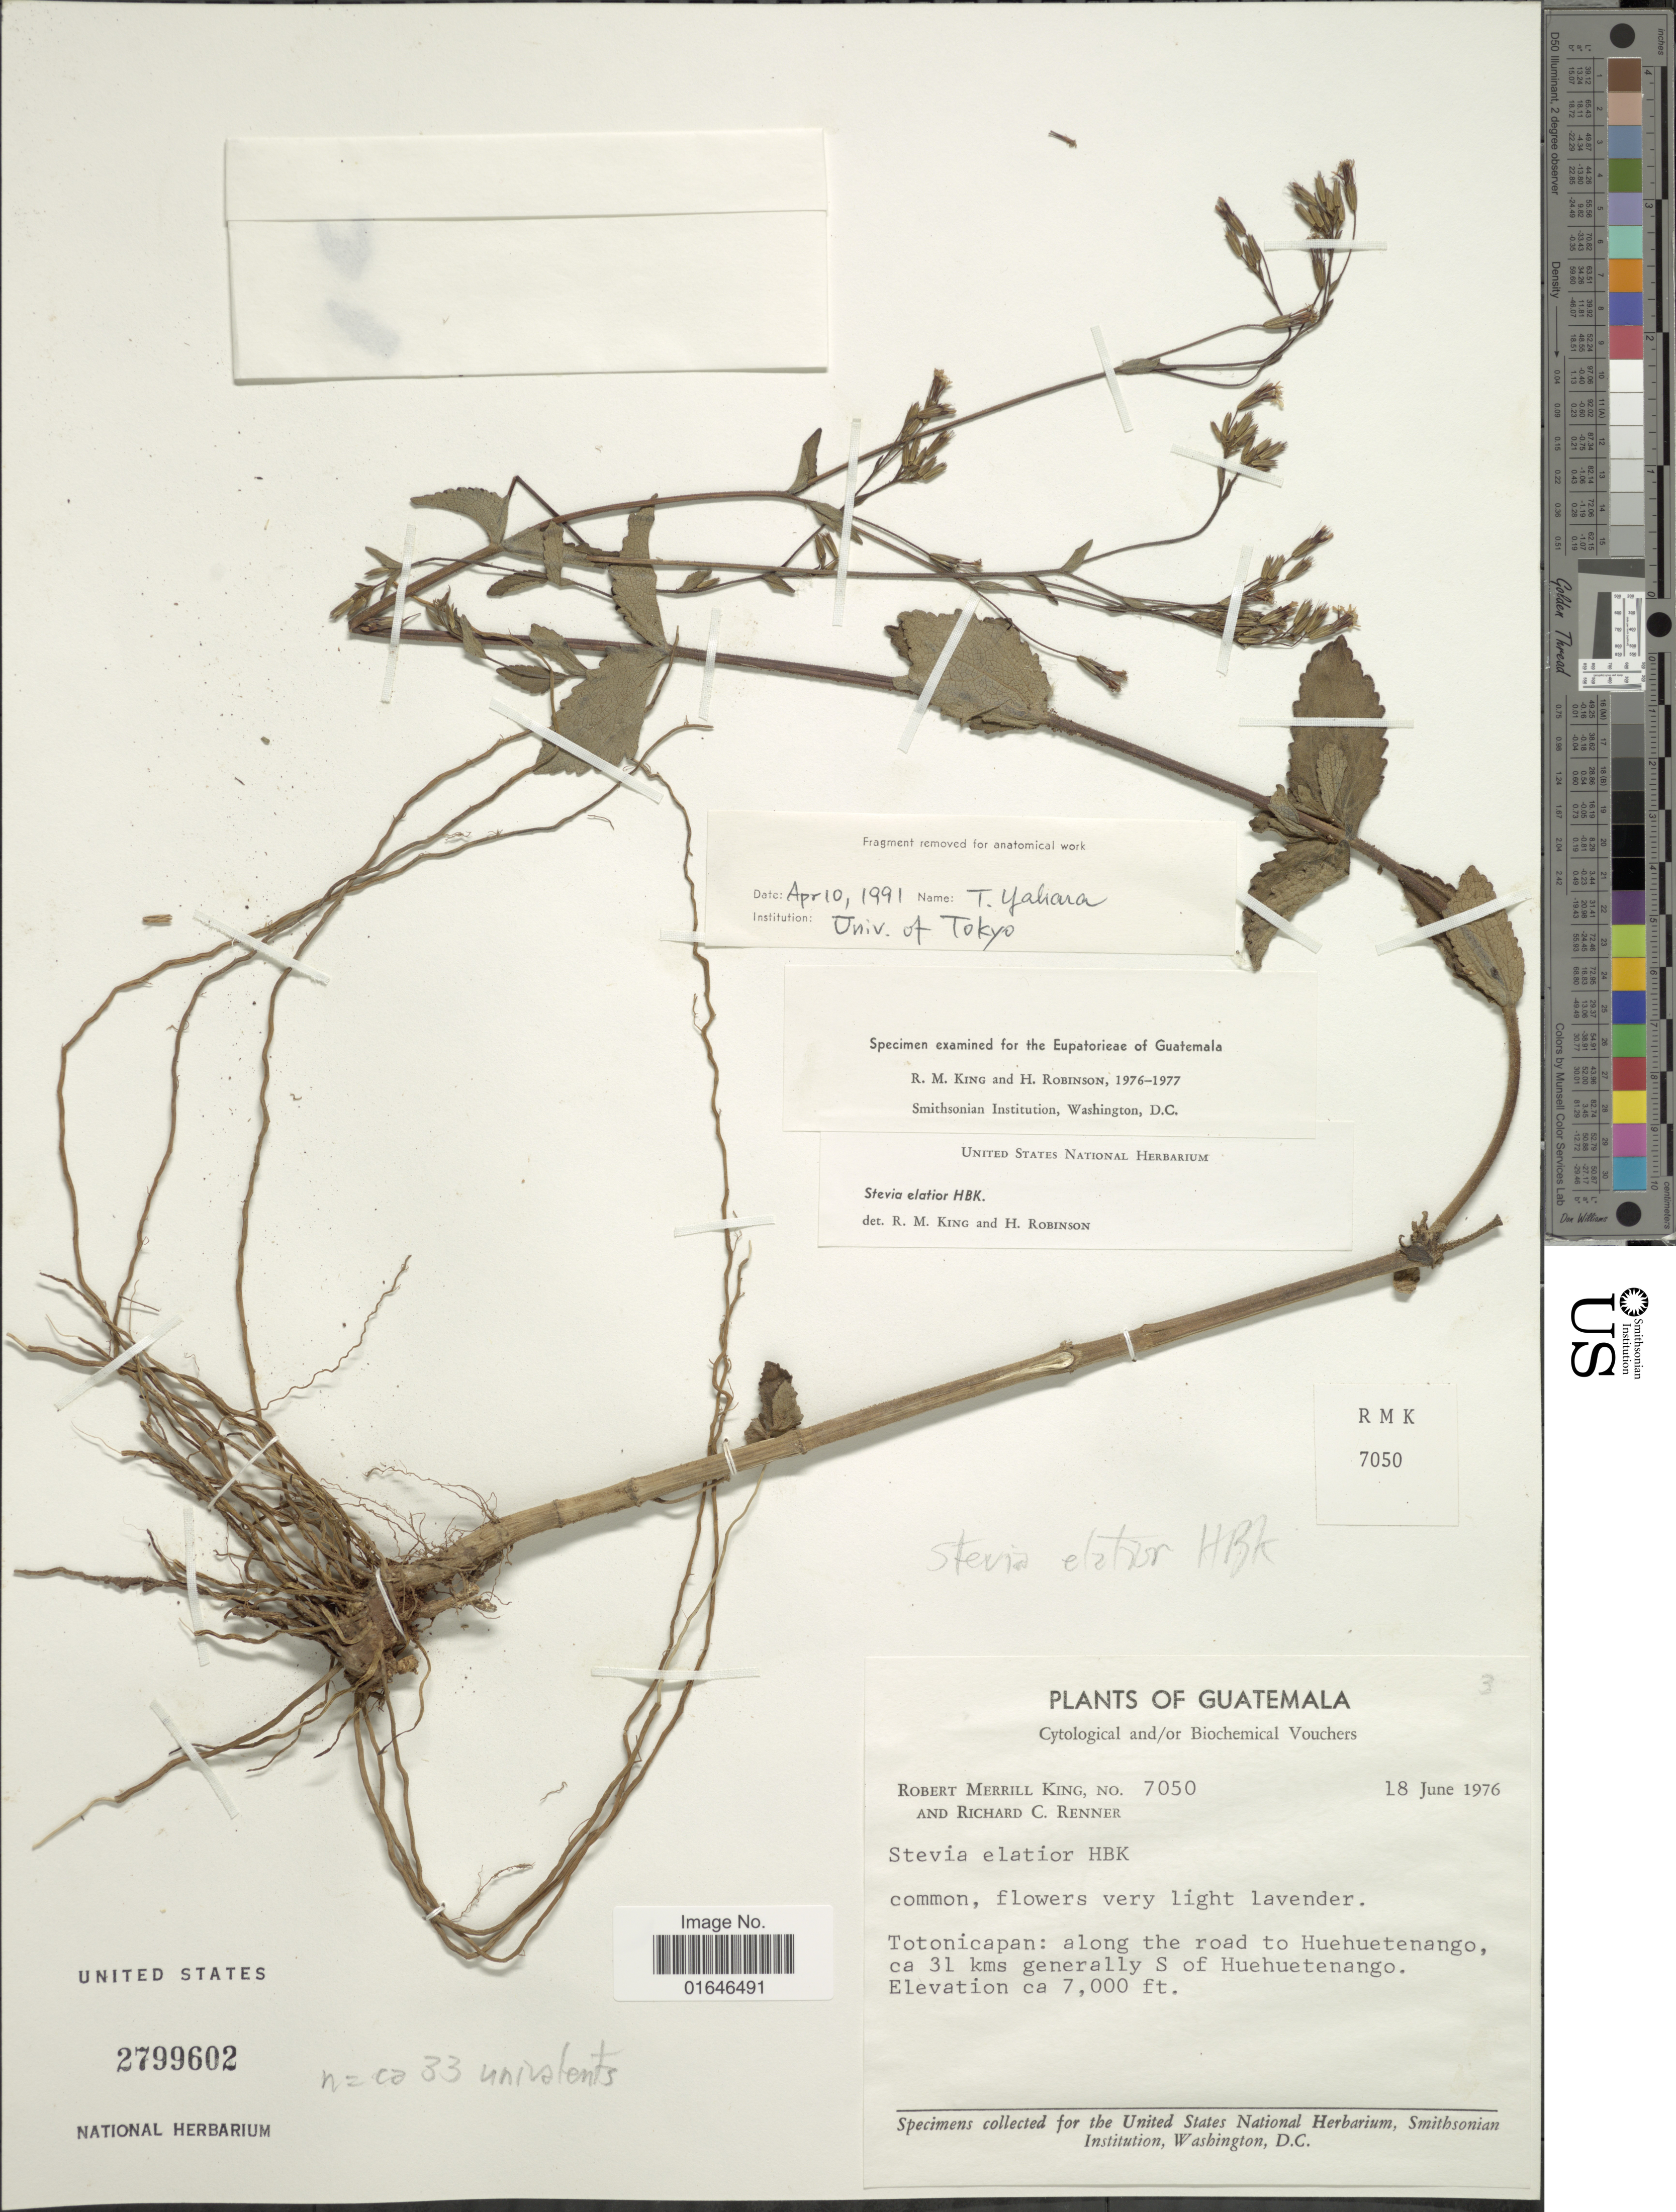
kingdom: Plantae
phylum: Tracheophyta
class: Magnoliopsida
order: Asterales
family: Asteraceae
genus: Stevia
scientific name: Stevia elatior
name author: Kunth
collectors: R. M. King & R. C. Renner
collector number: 7050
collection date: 1976-06-18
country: Guatemala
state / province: Totonicapan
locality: Along the road to Huehuetenango, ca 31 km genrally S of Huehuetenango.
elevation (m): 2134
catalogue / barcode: US 2799602